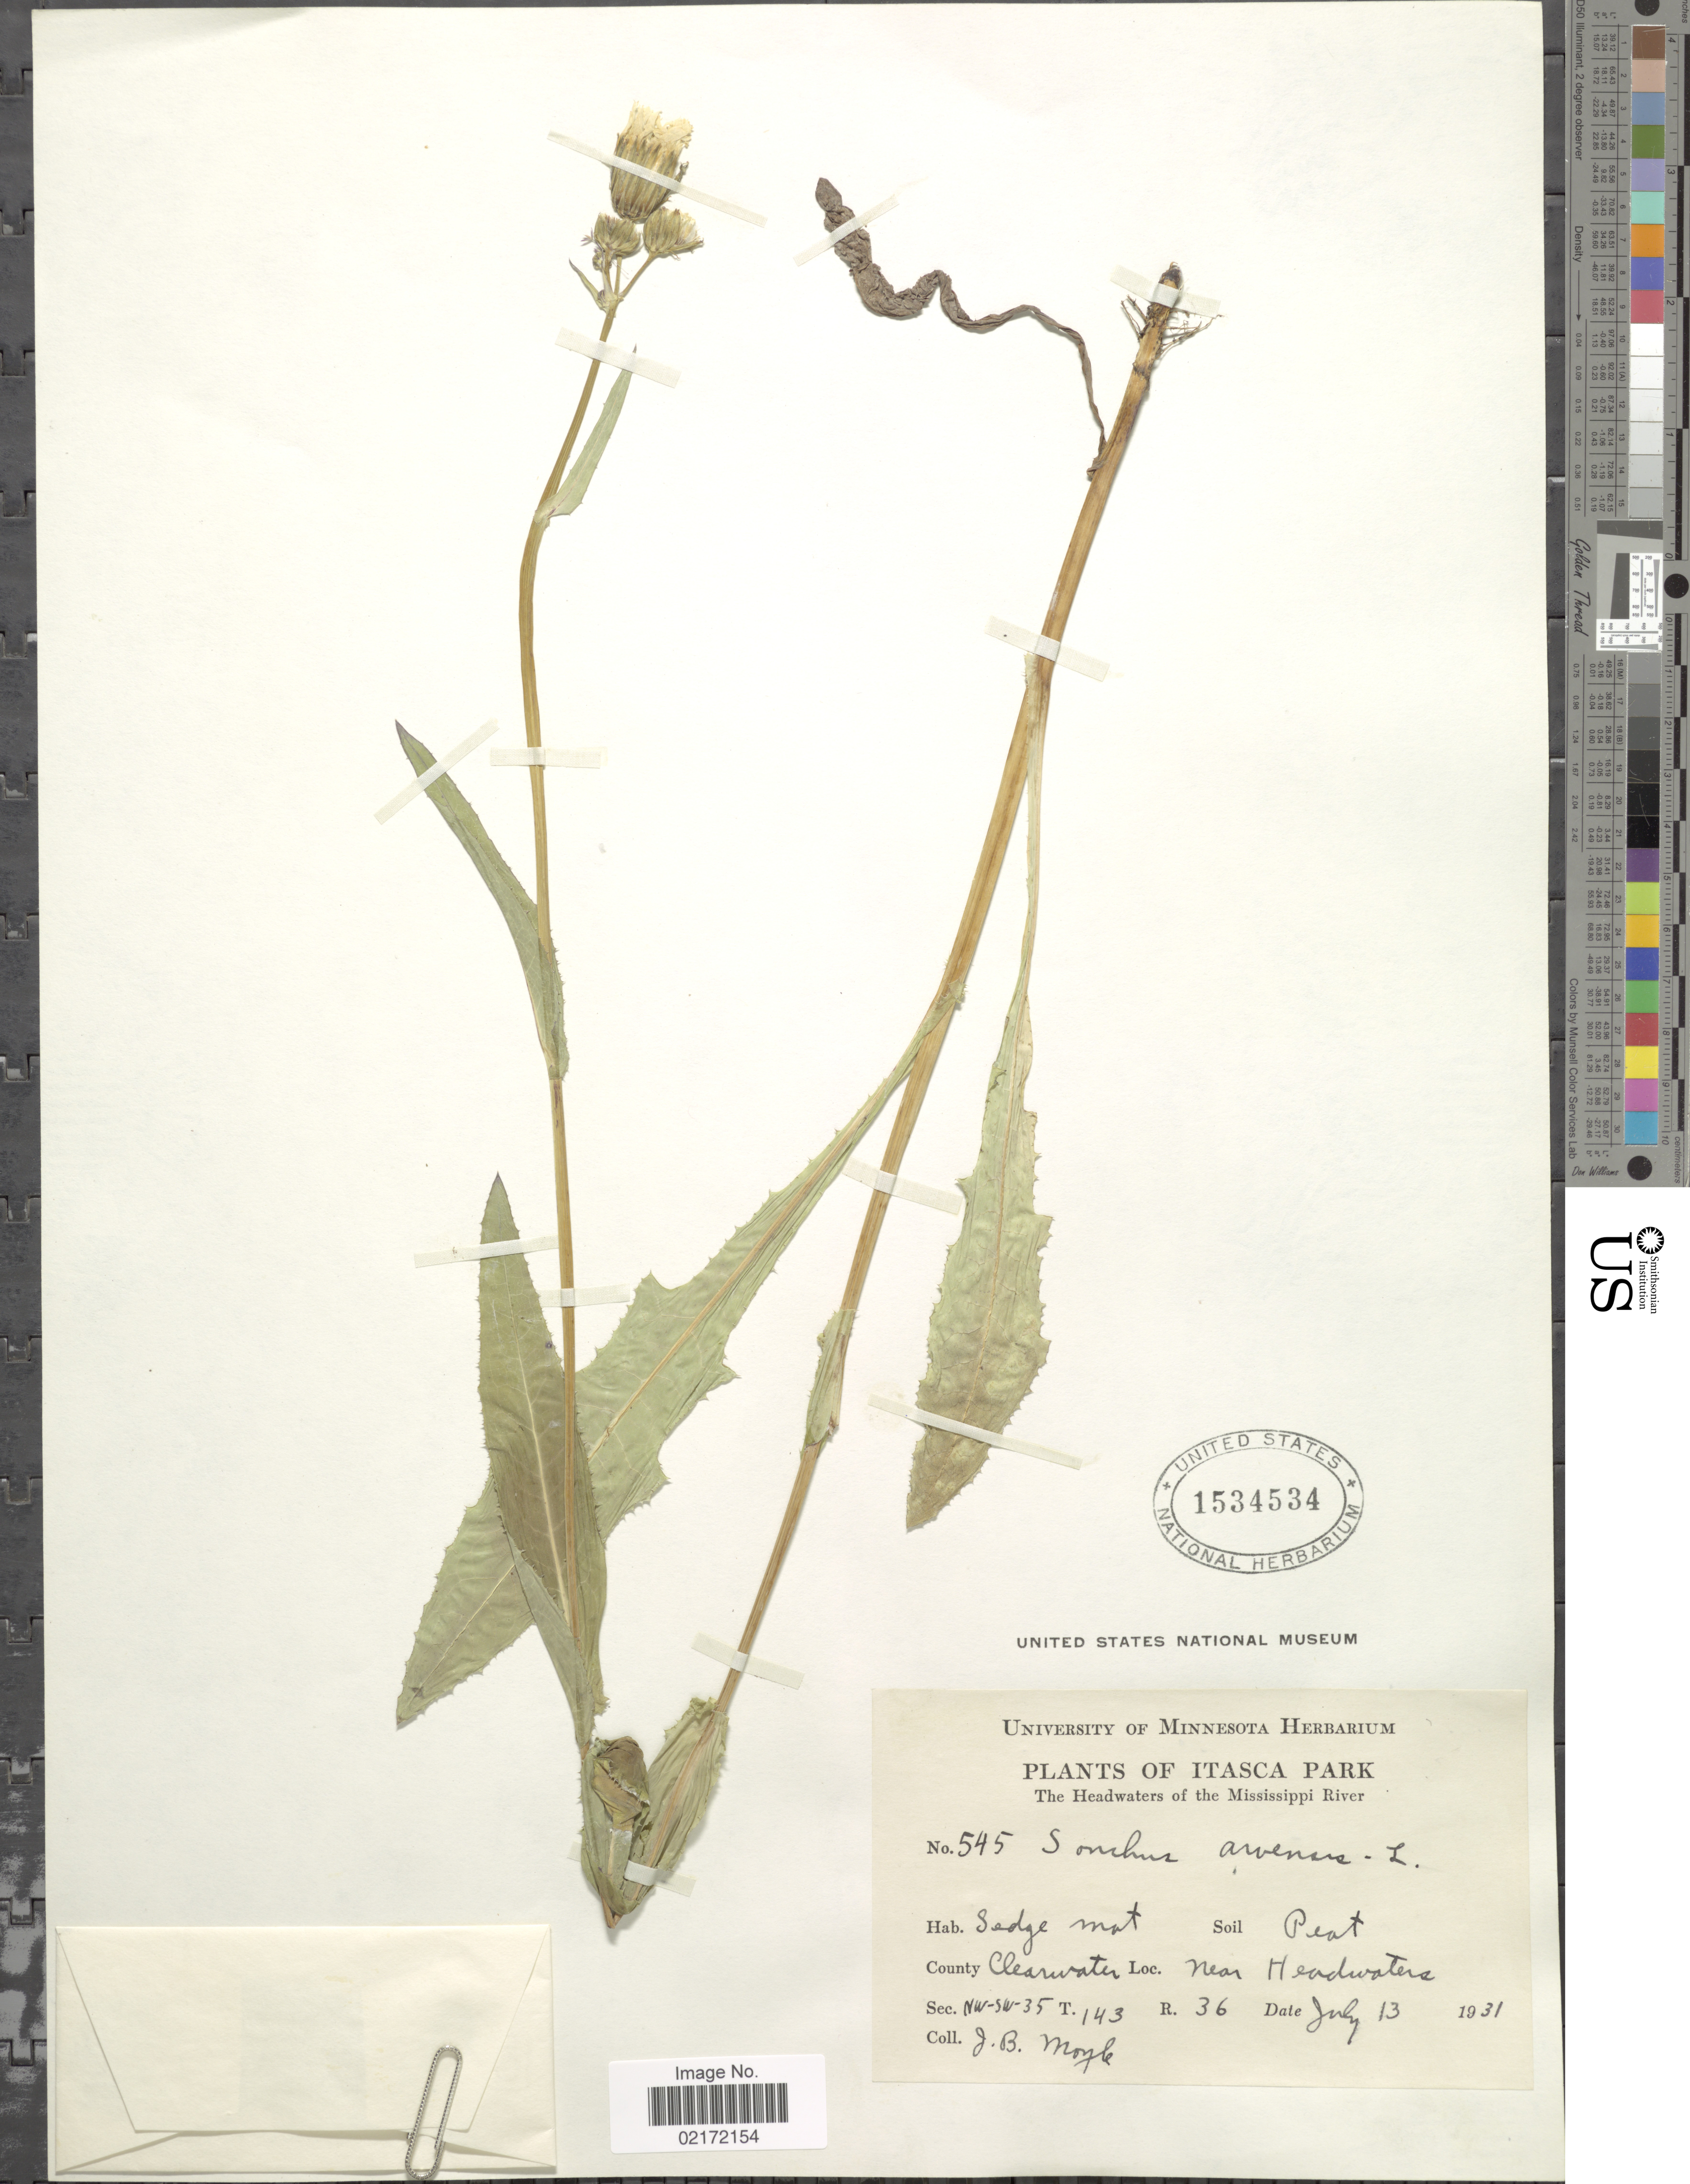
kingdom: Plantae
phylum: Tracheophyta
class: Magnoliopsida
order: Asterales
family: Asteraceae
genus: Sonchus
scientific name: Sonchus arvensis subsp. uliginosus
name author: (M. Bieb.) Nyman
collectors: J. Moyle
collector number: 545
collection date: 1931-07-13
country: United States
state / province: Minnesota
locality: Itasca Park. The Headwaters of the Mississippi River. Sedge mat. County Clearwater. Near Headwaters. NW-SW-35 T. 143 R. 36.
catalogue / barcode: US 1534534